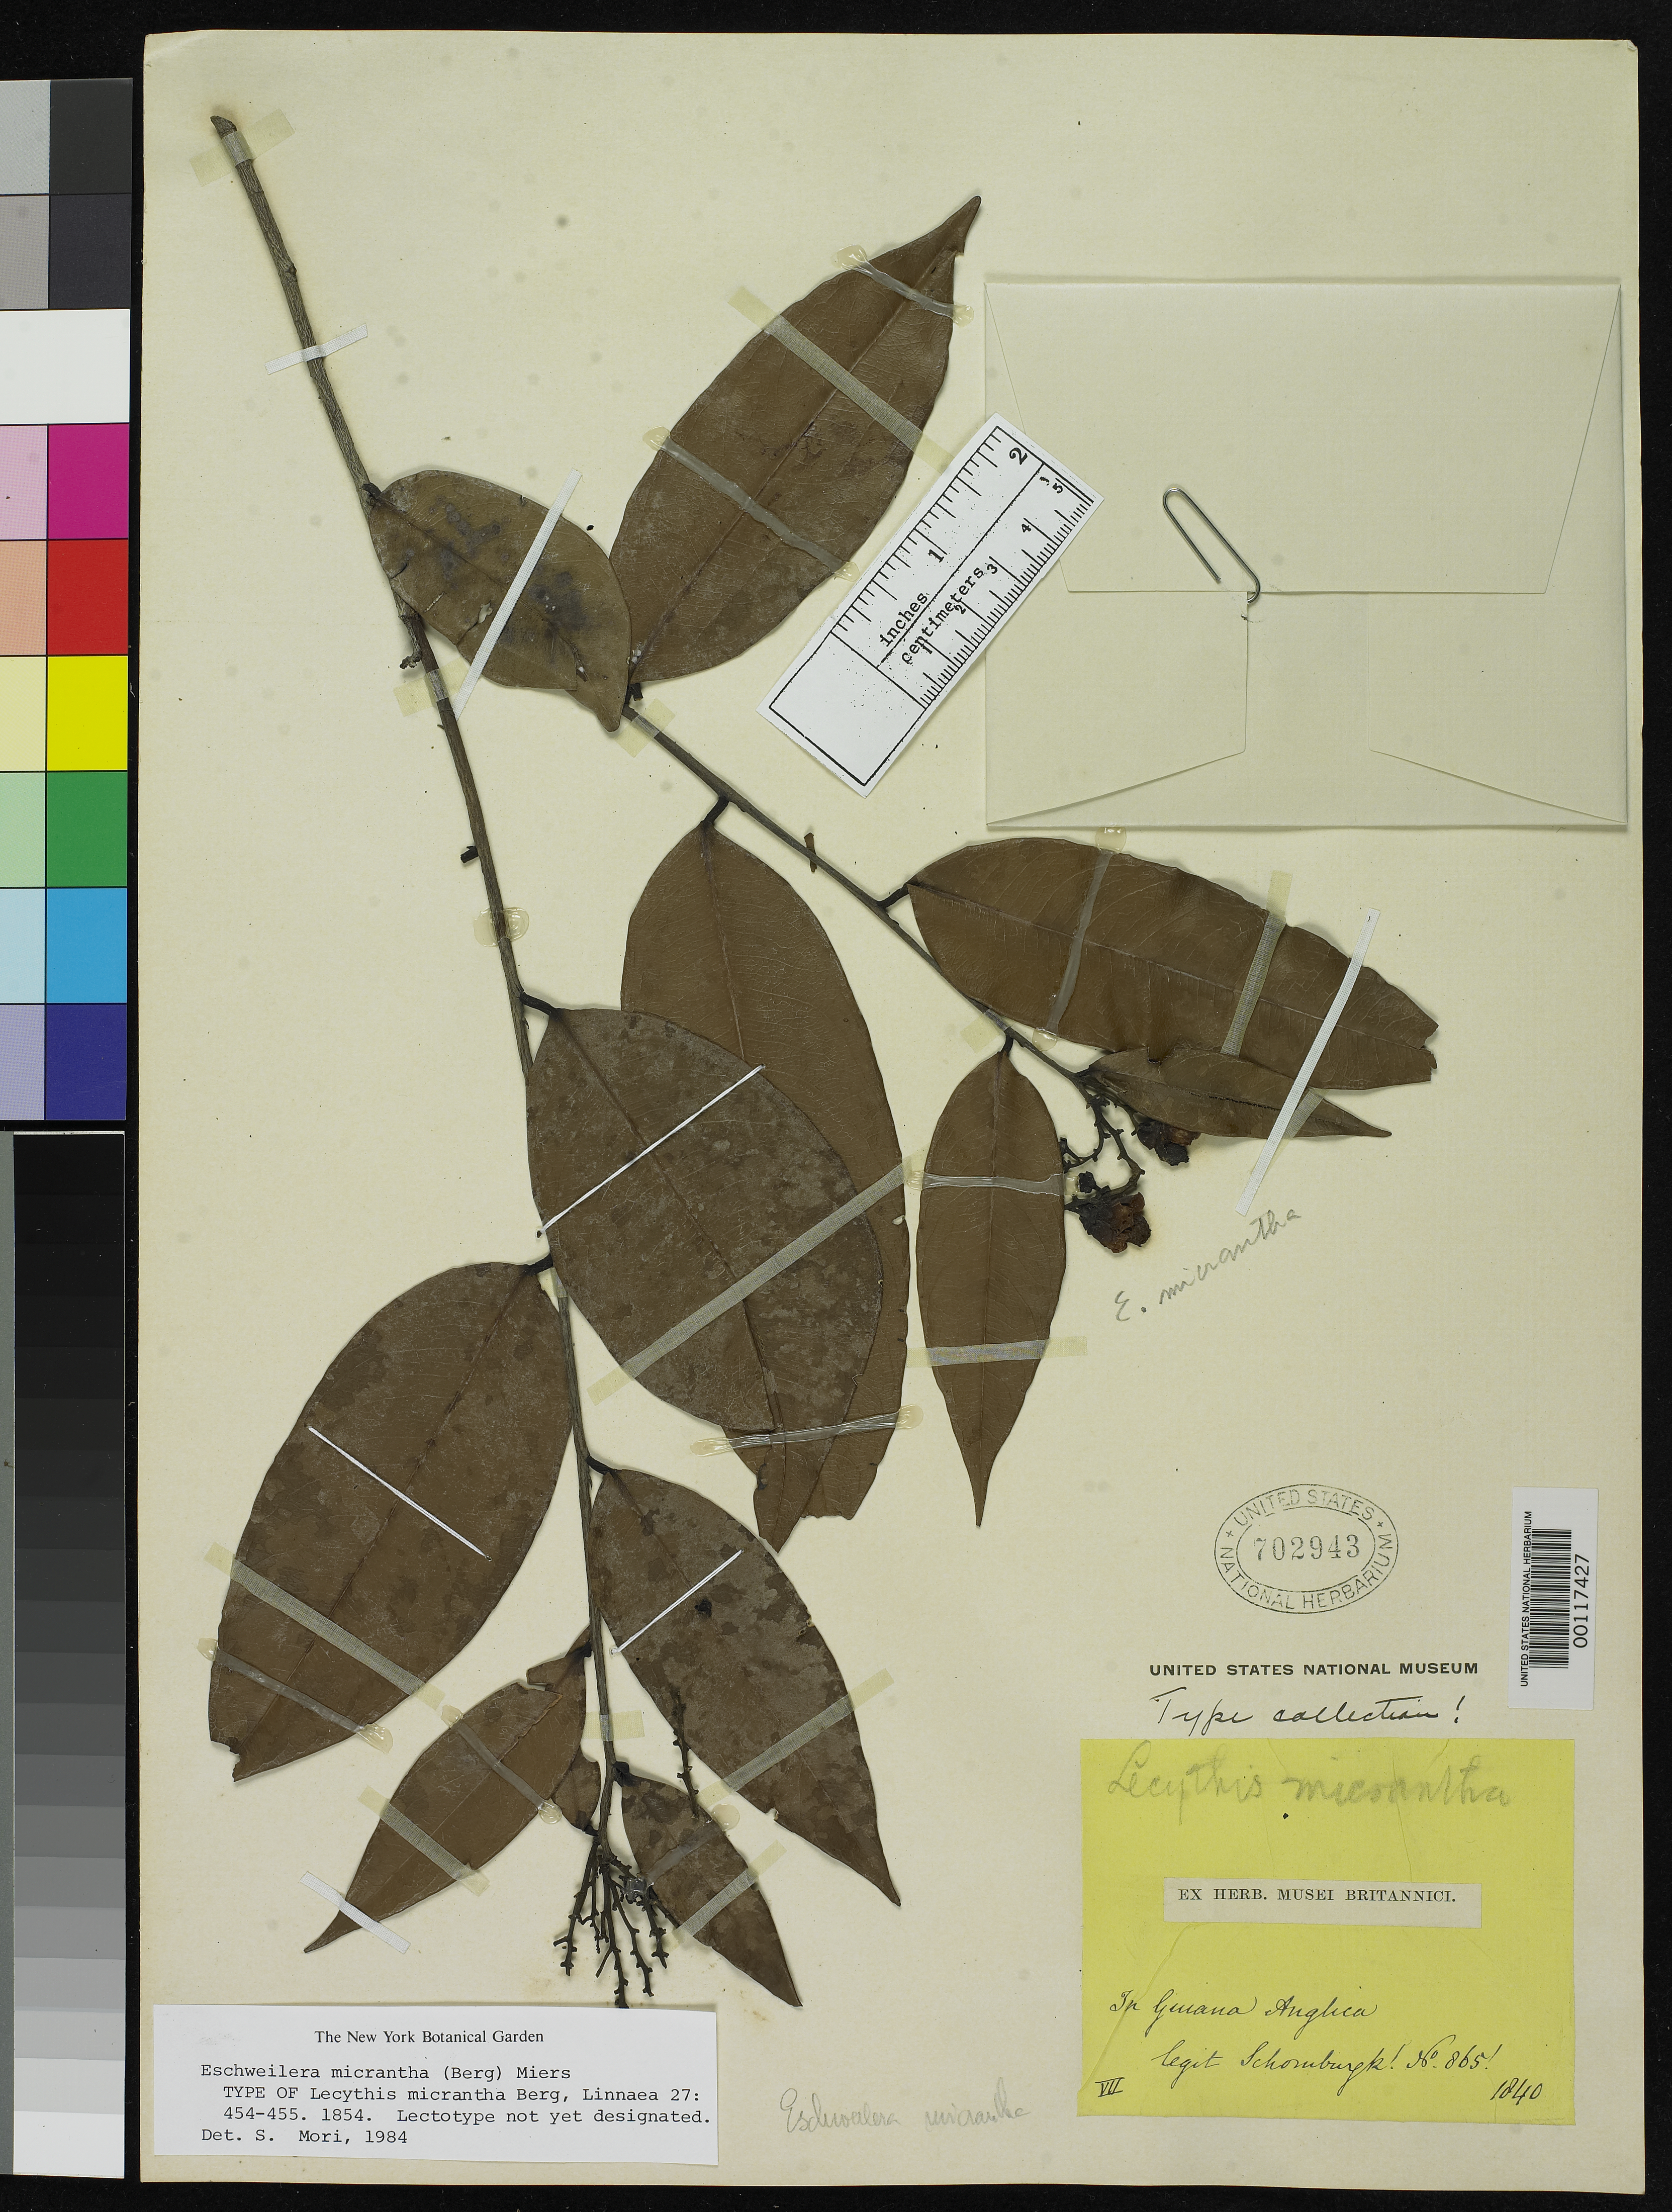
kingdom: Plantae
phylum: Tracheophyta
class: Magnoliopsida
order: Ericales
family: Lecythidaceae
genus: Lecythis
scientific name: Lecythis micrantha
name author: O. Berg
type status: Isotype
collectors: M. R. Schomburgk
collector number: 865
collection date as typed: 1840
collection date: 1840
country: Guyana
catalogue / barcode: US 702943